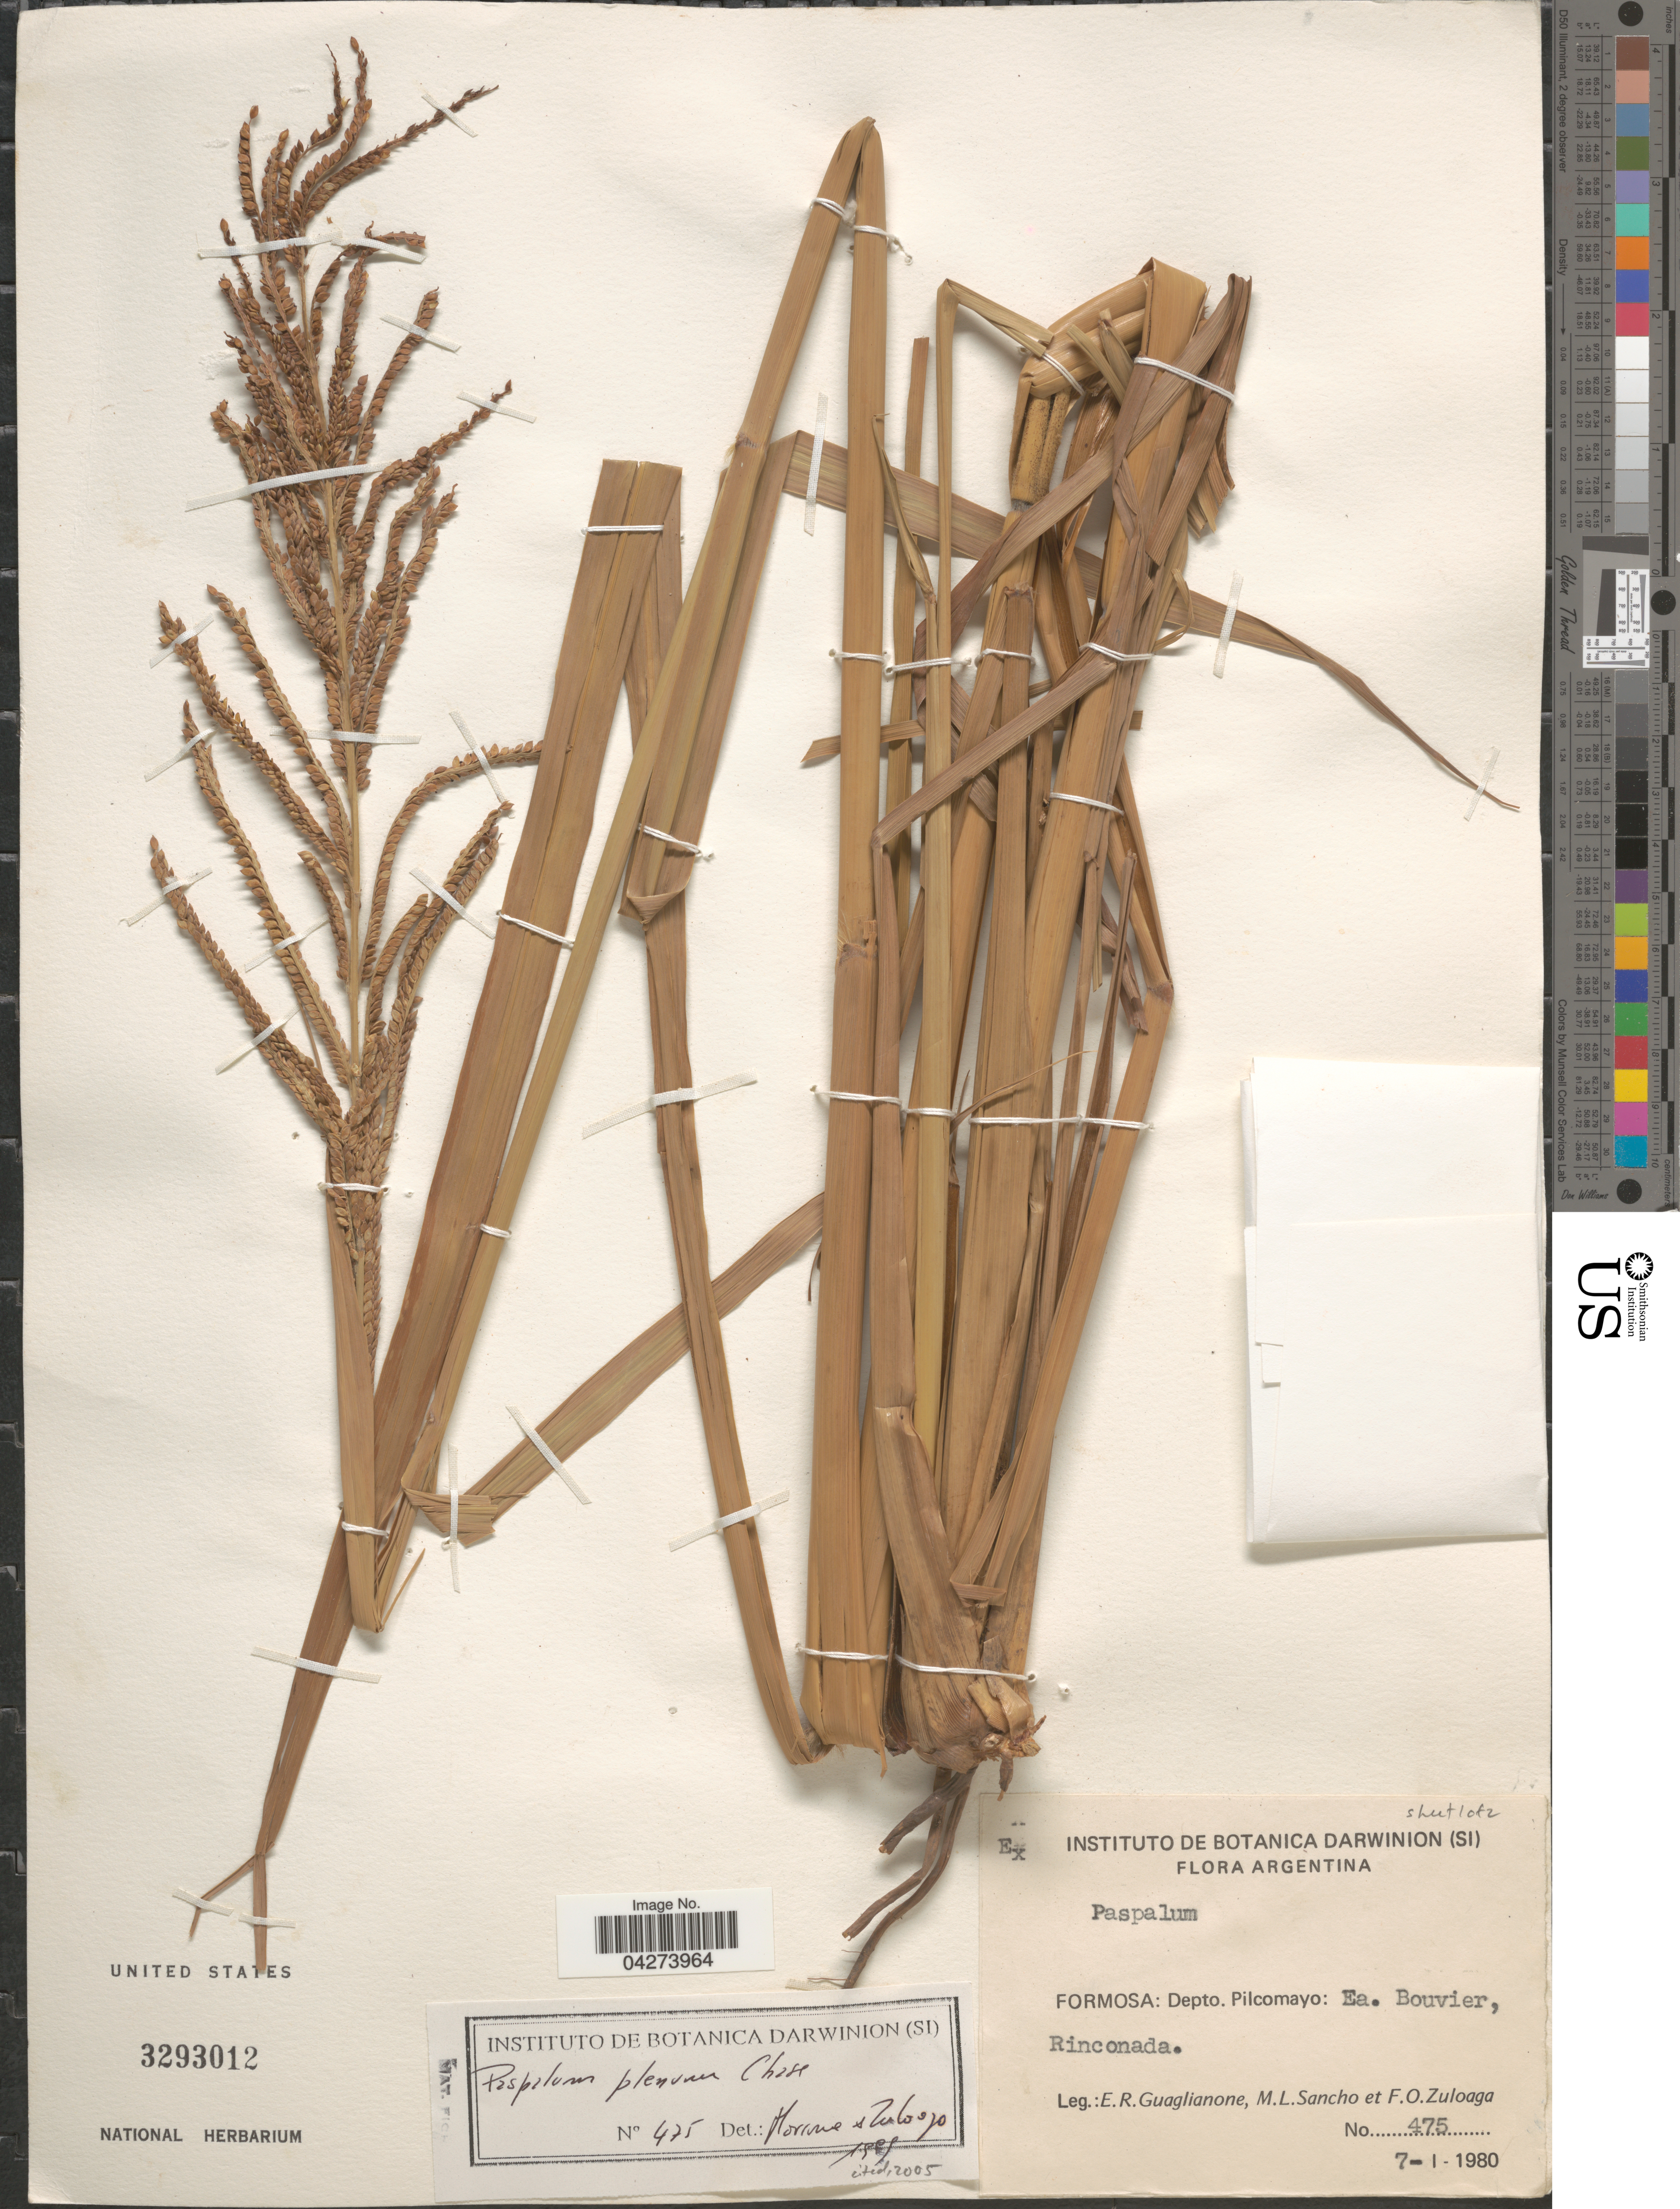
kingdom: Plantae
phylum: Tracheophyta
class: Liliopsida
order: Poales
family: Poaceae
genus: Paspalum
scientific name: Paspalum plenum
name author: Chase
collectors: E. R. Guaglianone, M. L. Sancho & F. O. Zuloaga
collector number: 475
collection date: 1980-01-07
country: Argentina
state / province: Formosa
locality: Depto. Pilcomayo: Ea. Bouvier, Rinconada.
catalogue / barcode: US 3293012